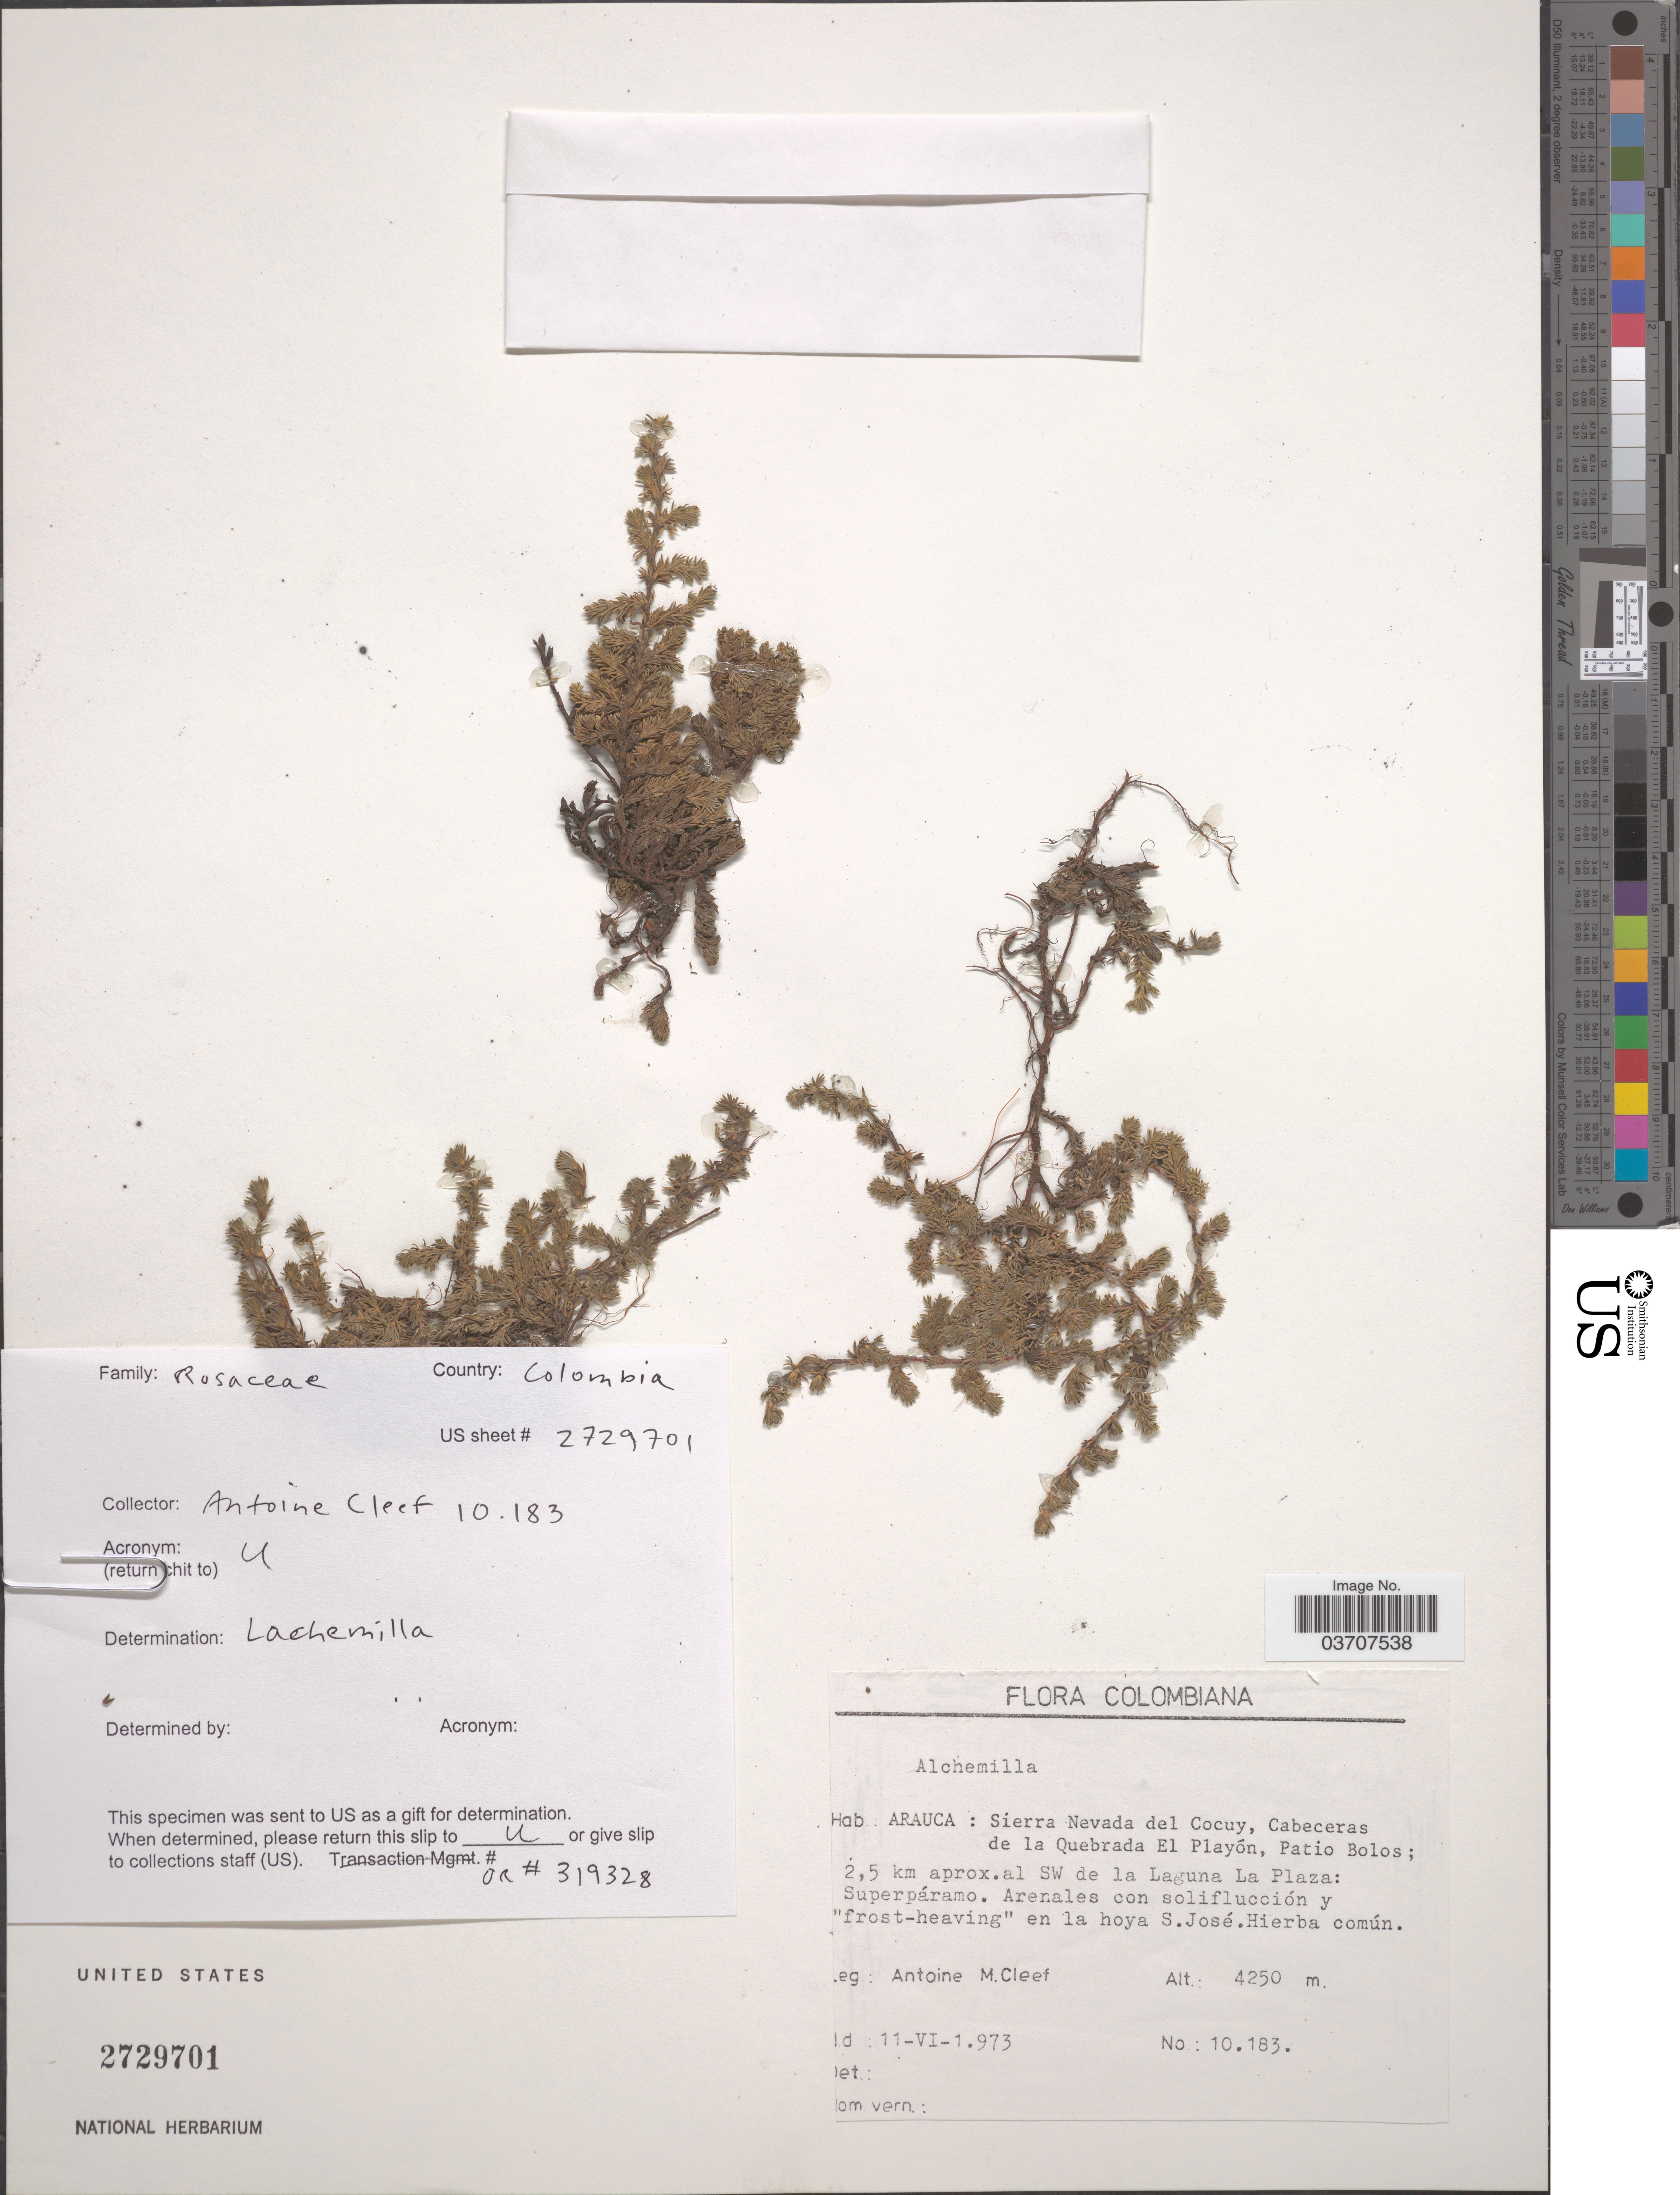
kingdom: Plantae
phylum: Tracheophyta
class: Magnoliopsida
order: Rosales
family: Rosaceae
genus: Alchemilla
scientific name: Alchemilla holosericea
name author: L.M. Perry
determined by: Dorr, L. J., (BOT), Smithsonian Institution - National Museum of Natural History (UNITED STATES)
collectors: A. M. Cleef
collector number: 10183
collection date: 1973-06-11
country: Colombia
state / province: Arauca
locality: Sierra Nevada del Cocuy, Cabeceras de la Quebrada El Playón, Patio Bolos; 2,5 km aprox.al SW de la Laguna La Plaza. En la hoya S.José. [unsure placement]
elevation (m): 4250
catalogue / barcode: US 2729701